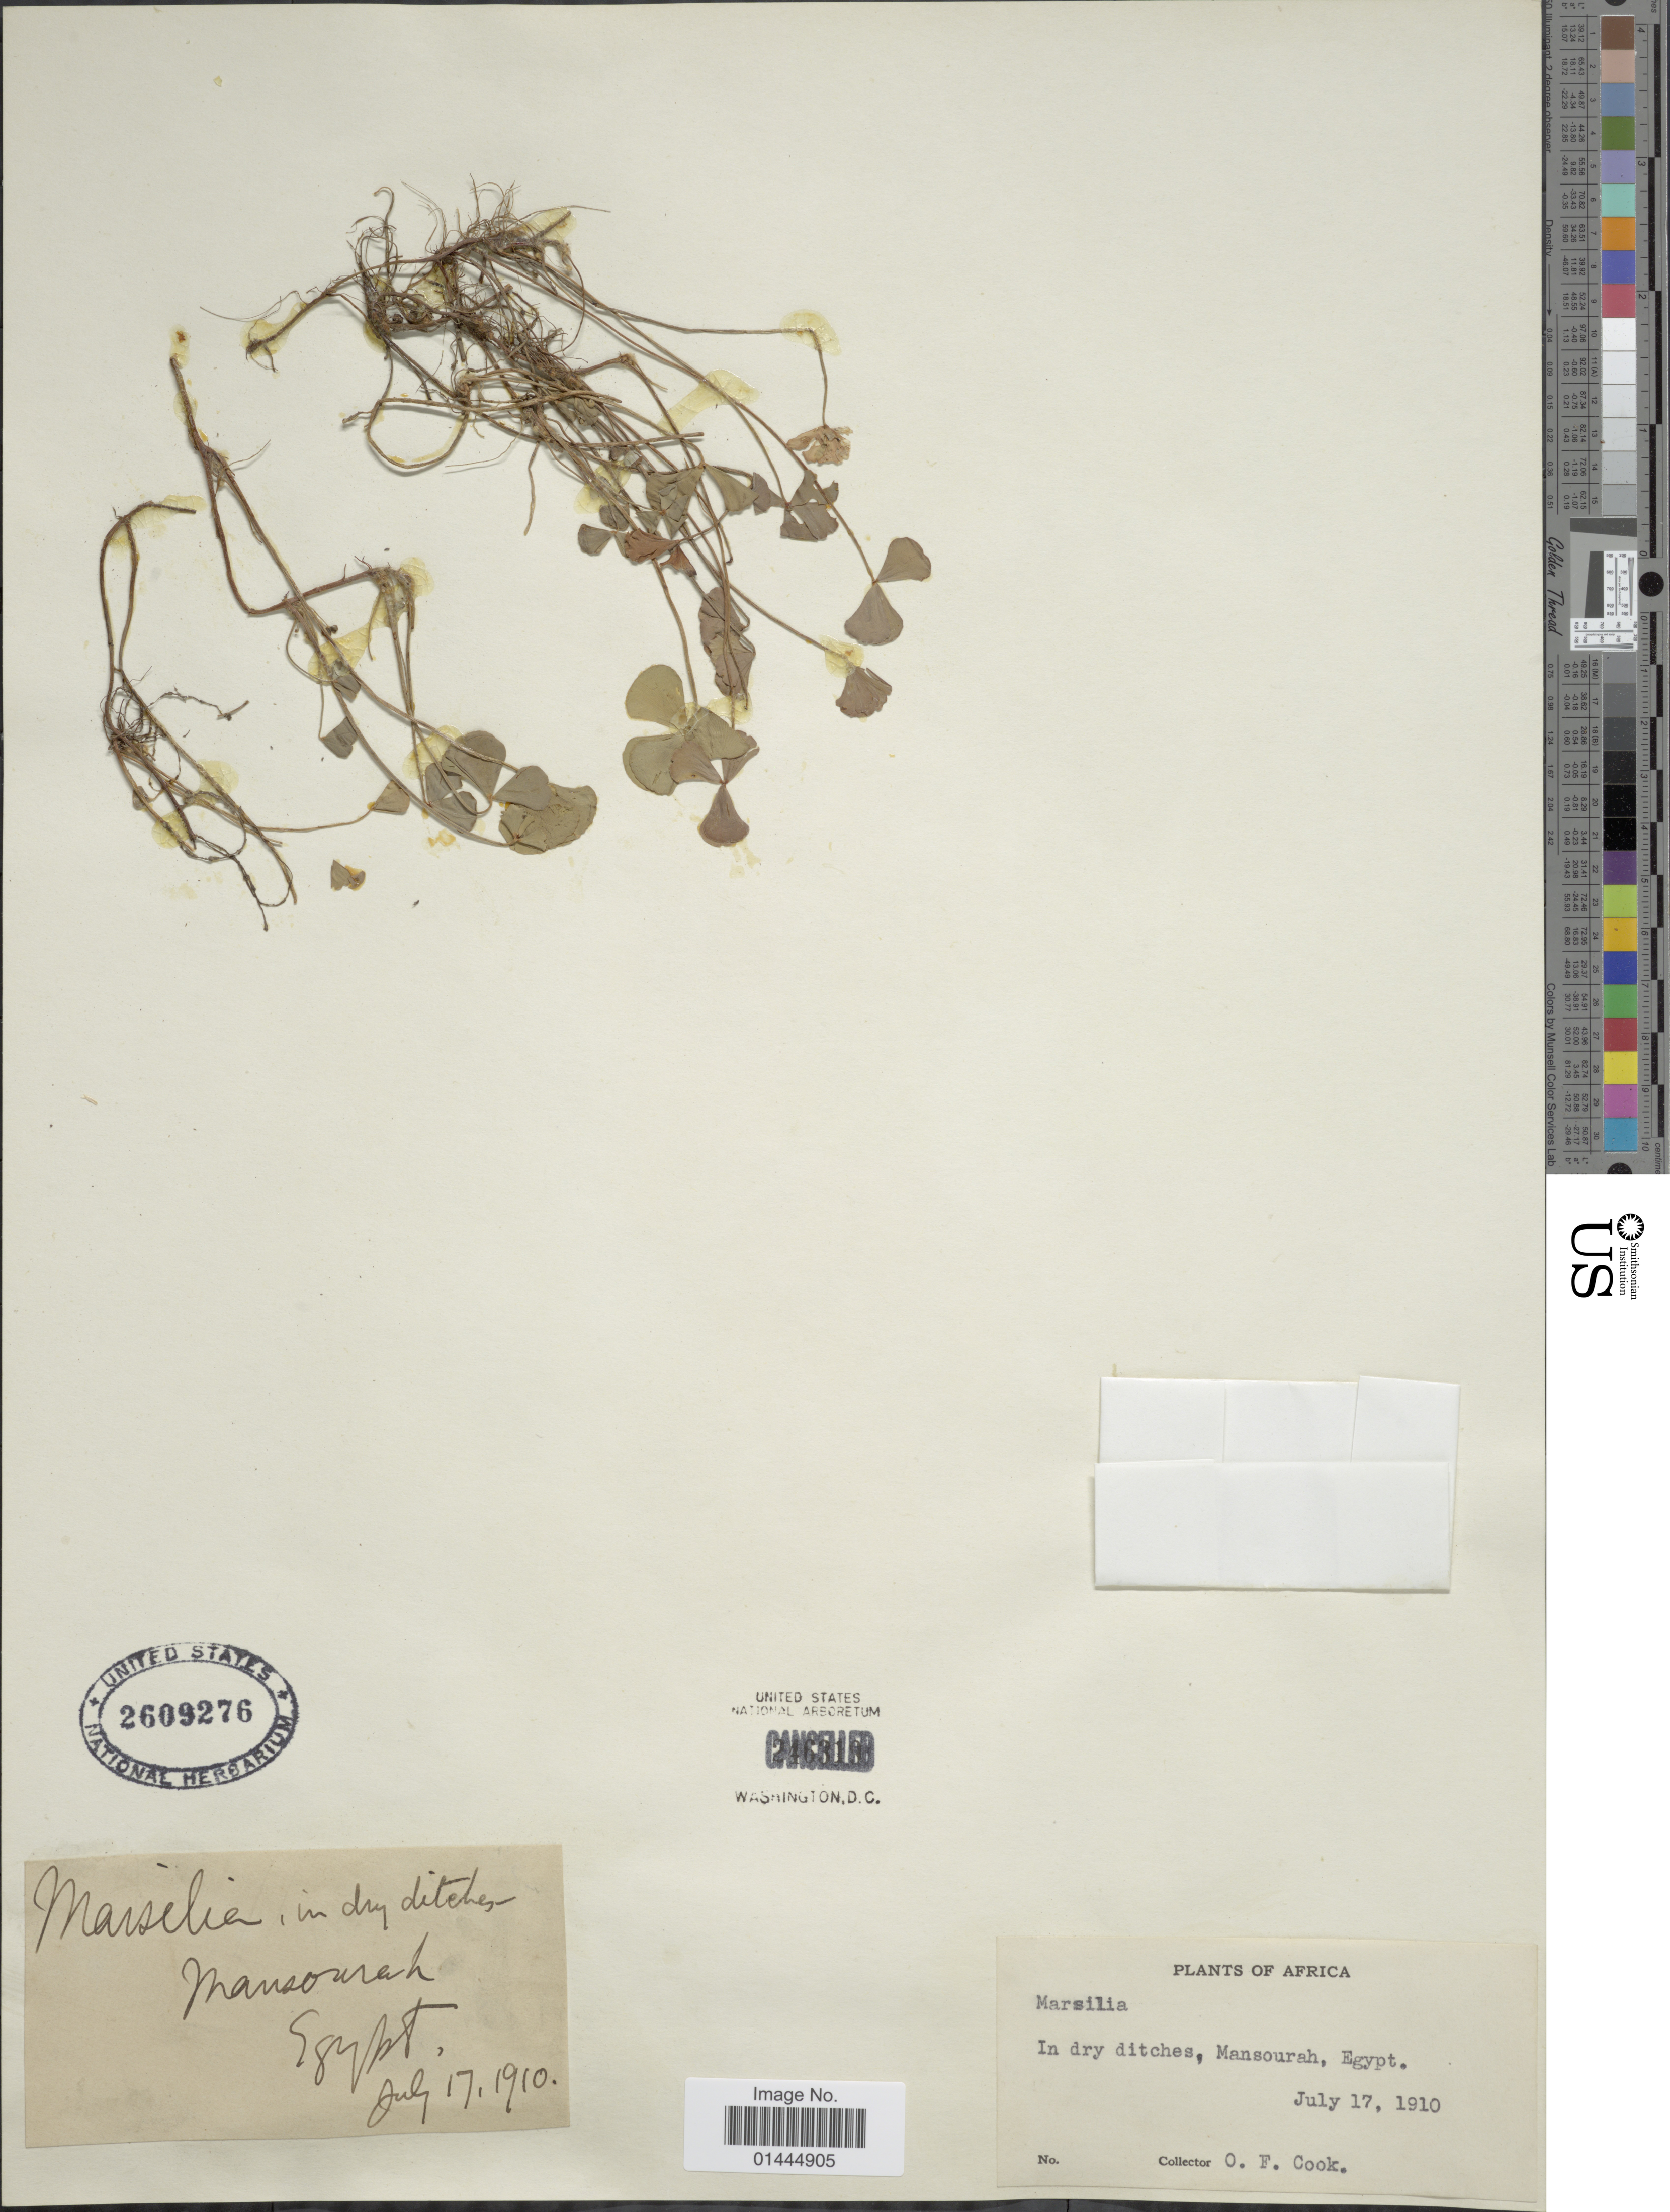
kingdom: Plantae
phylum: Tracheophyta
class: Polypodiopsida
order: Salviniales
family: Marsileaceae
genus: Marsilea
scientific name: Marsilea sp.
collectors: O. F. Cook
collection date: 1910-07-17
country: Egypt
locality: In dry ditches, Mansourah.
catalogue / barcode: US 2609276